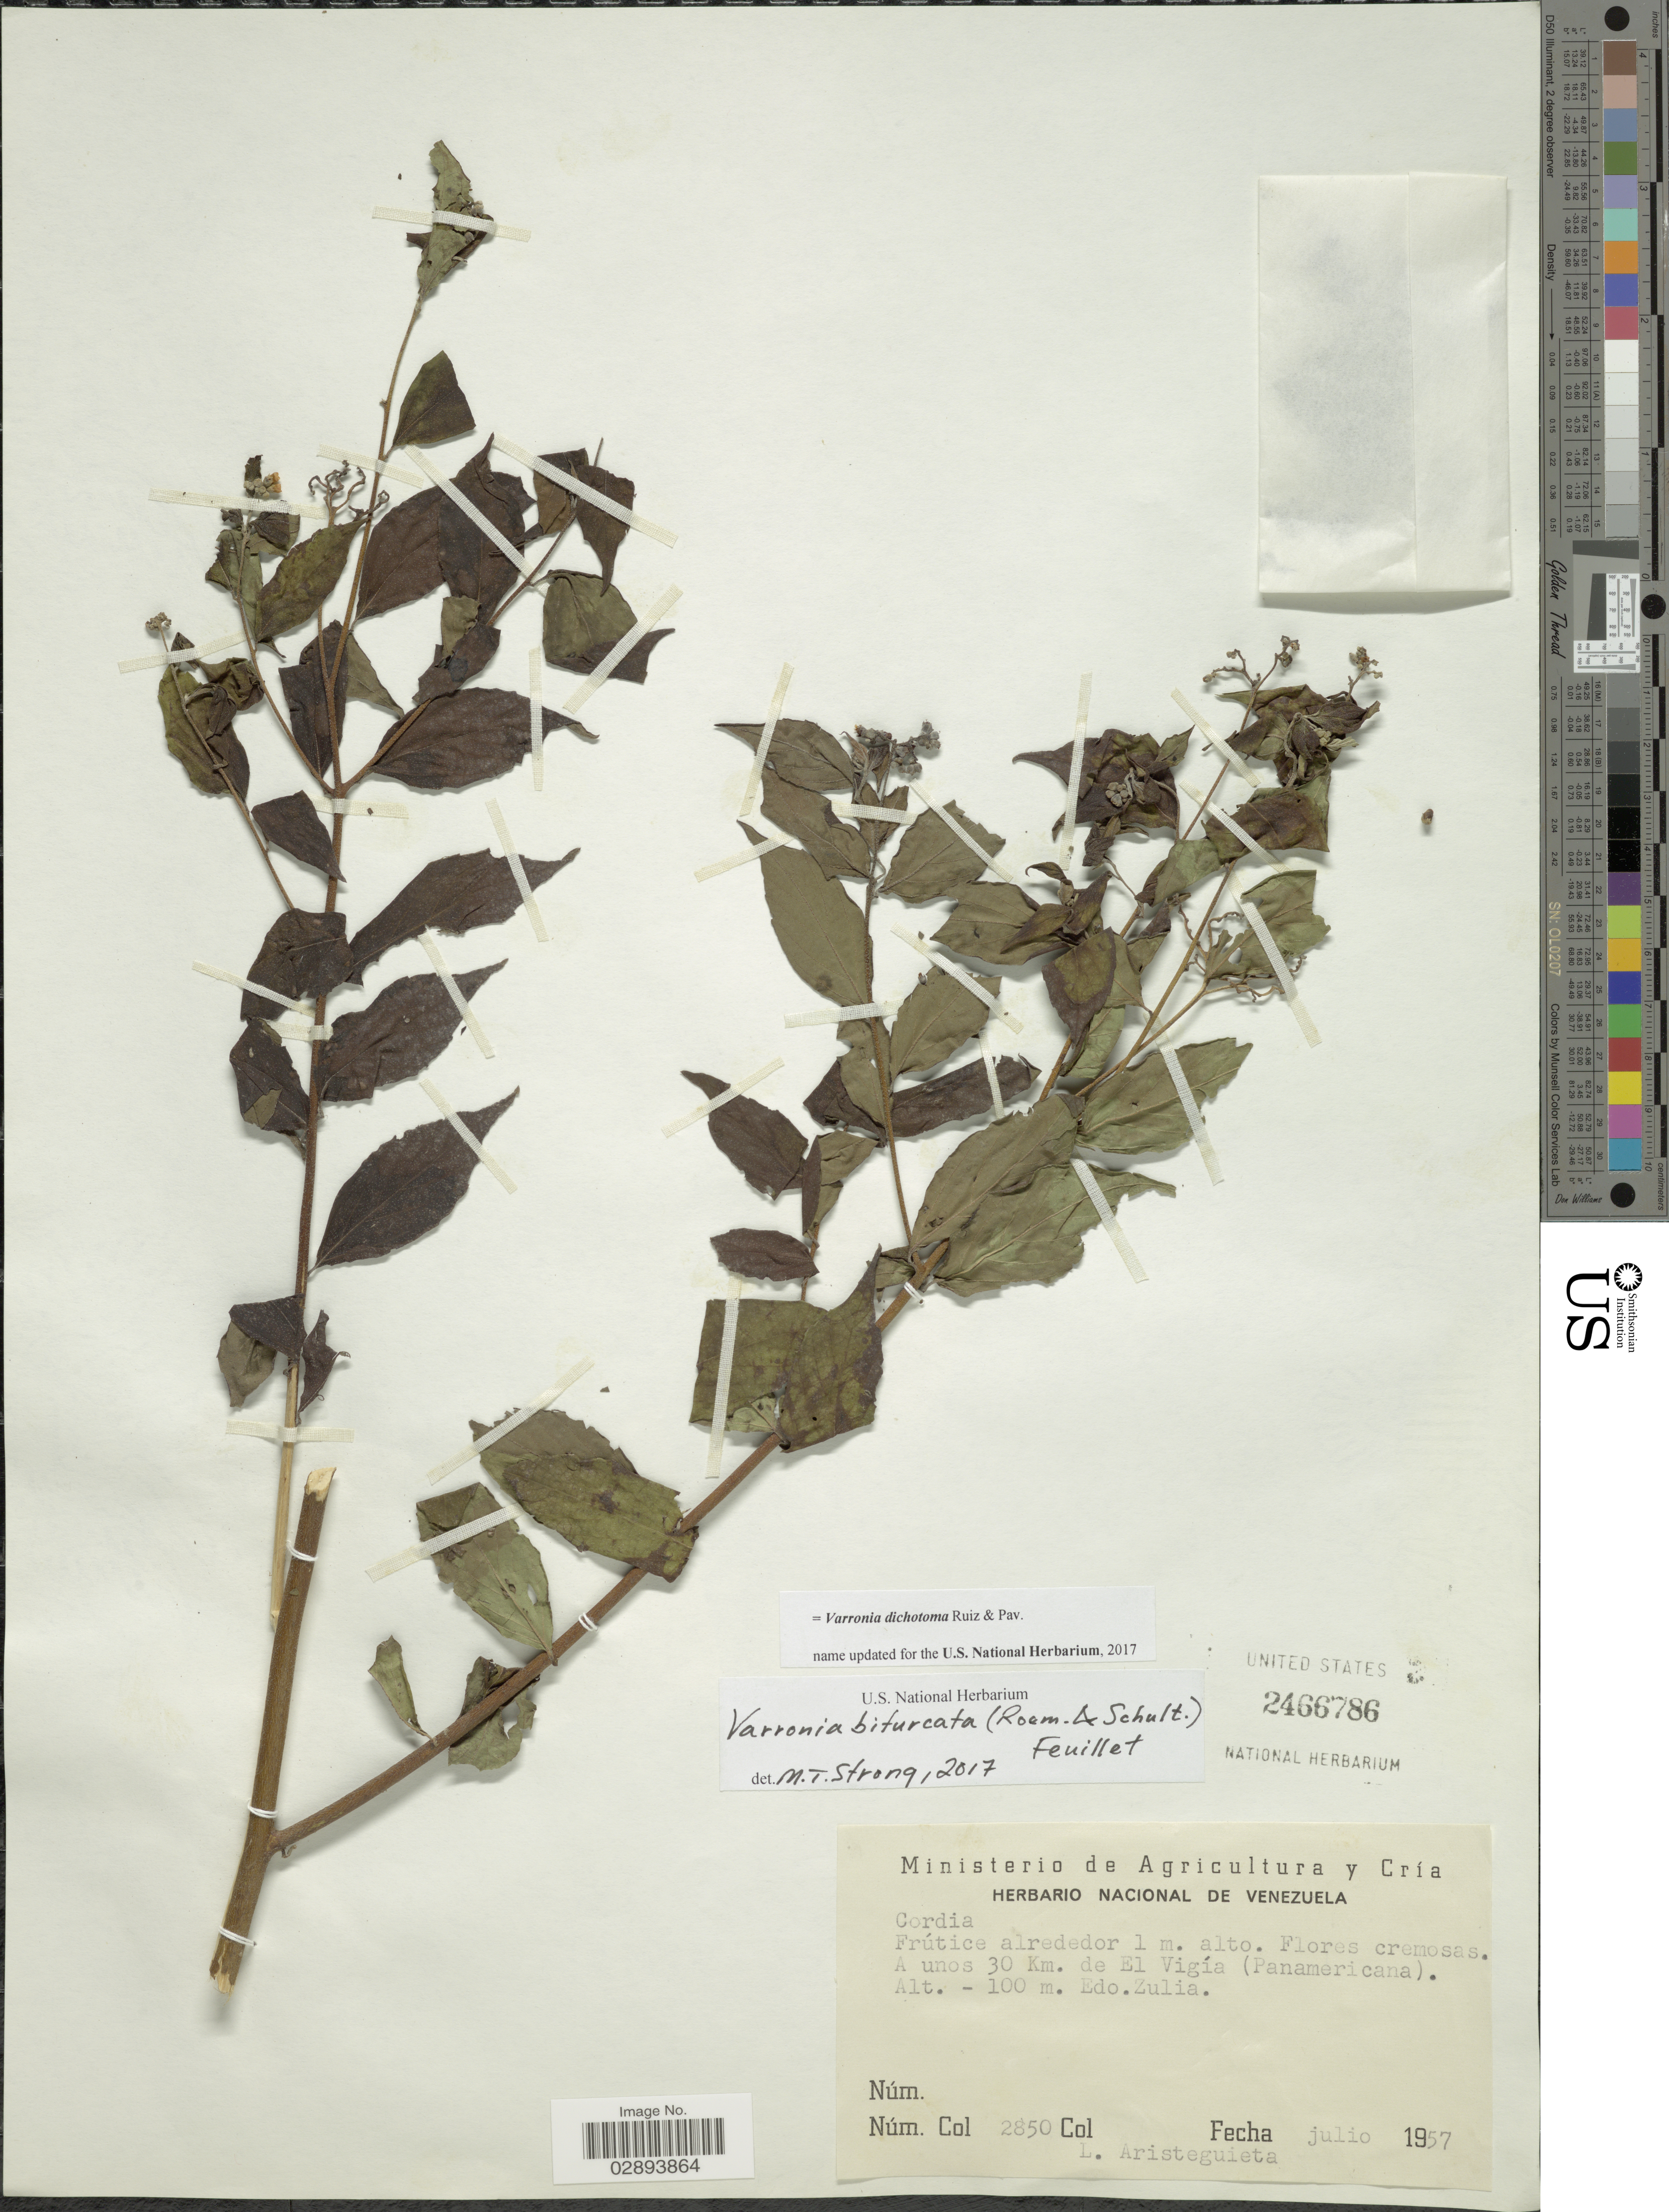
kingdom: Plantae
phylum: Tracheophyta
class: Magnoliopsida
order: Boraginales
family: Cordiaceae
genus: Varronia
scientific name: Varronia dichotoma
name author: Ruiz & Pav.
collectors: L. Aristeguieta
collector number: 2850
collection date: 1957-07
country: Venezuela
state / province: Zulia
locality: A unos 30 Km. de El Vigía (Panamericana).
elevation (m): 100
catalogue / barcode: US 2466786